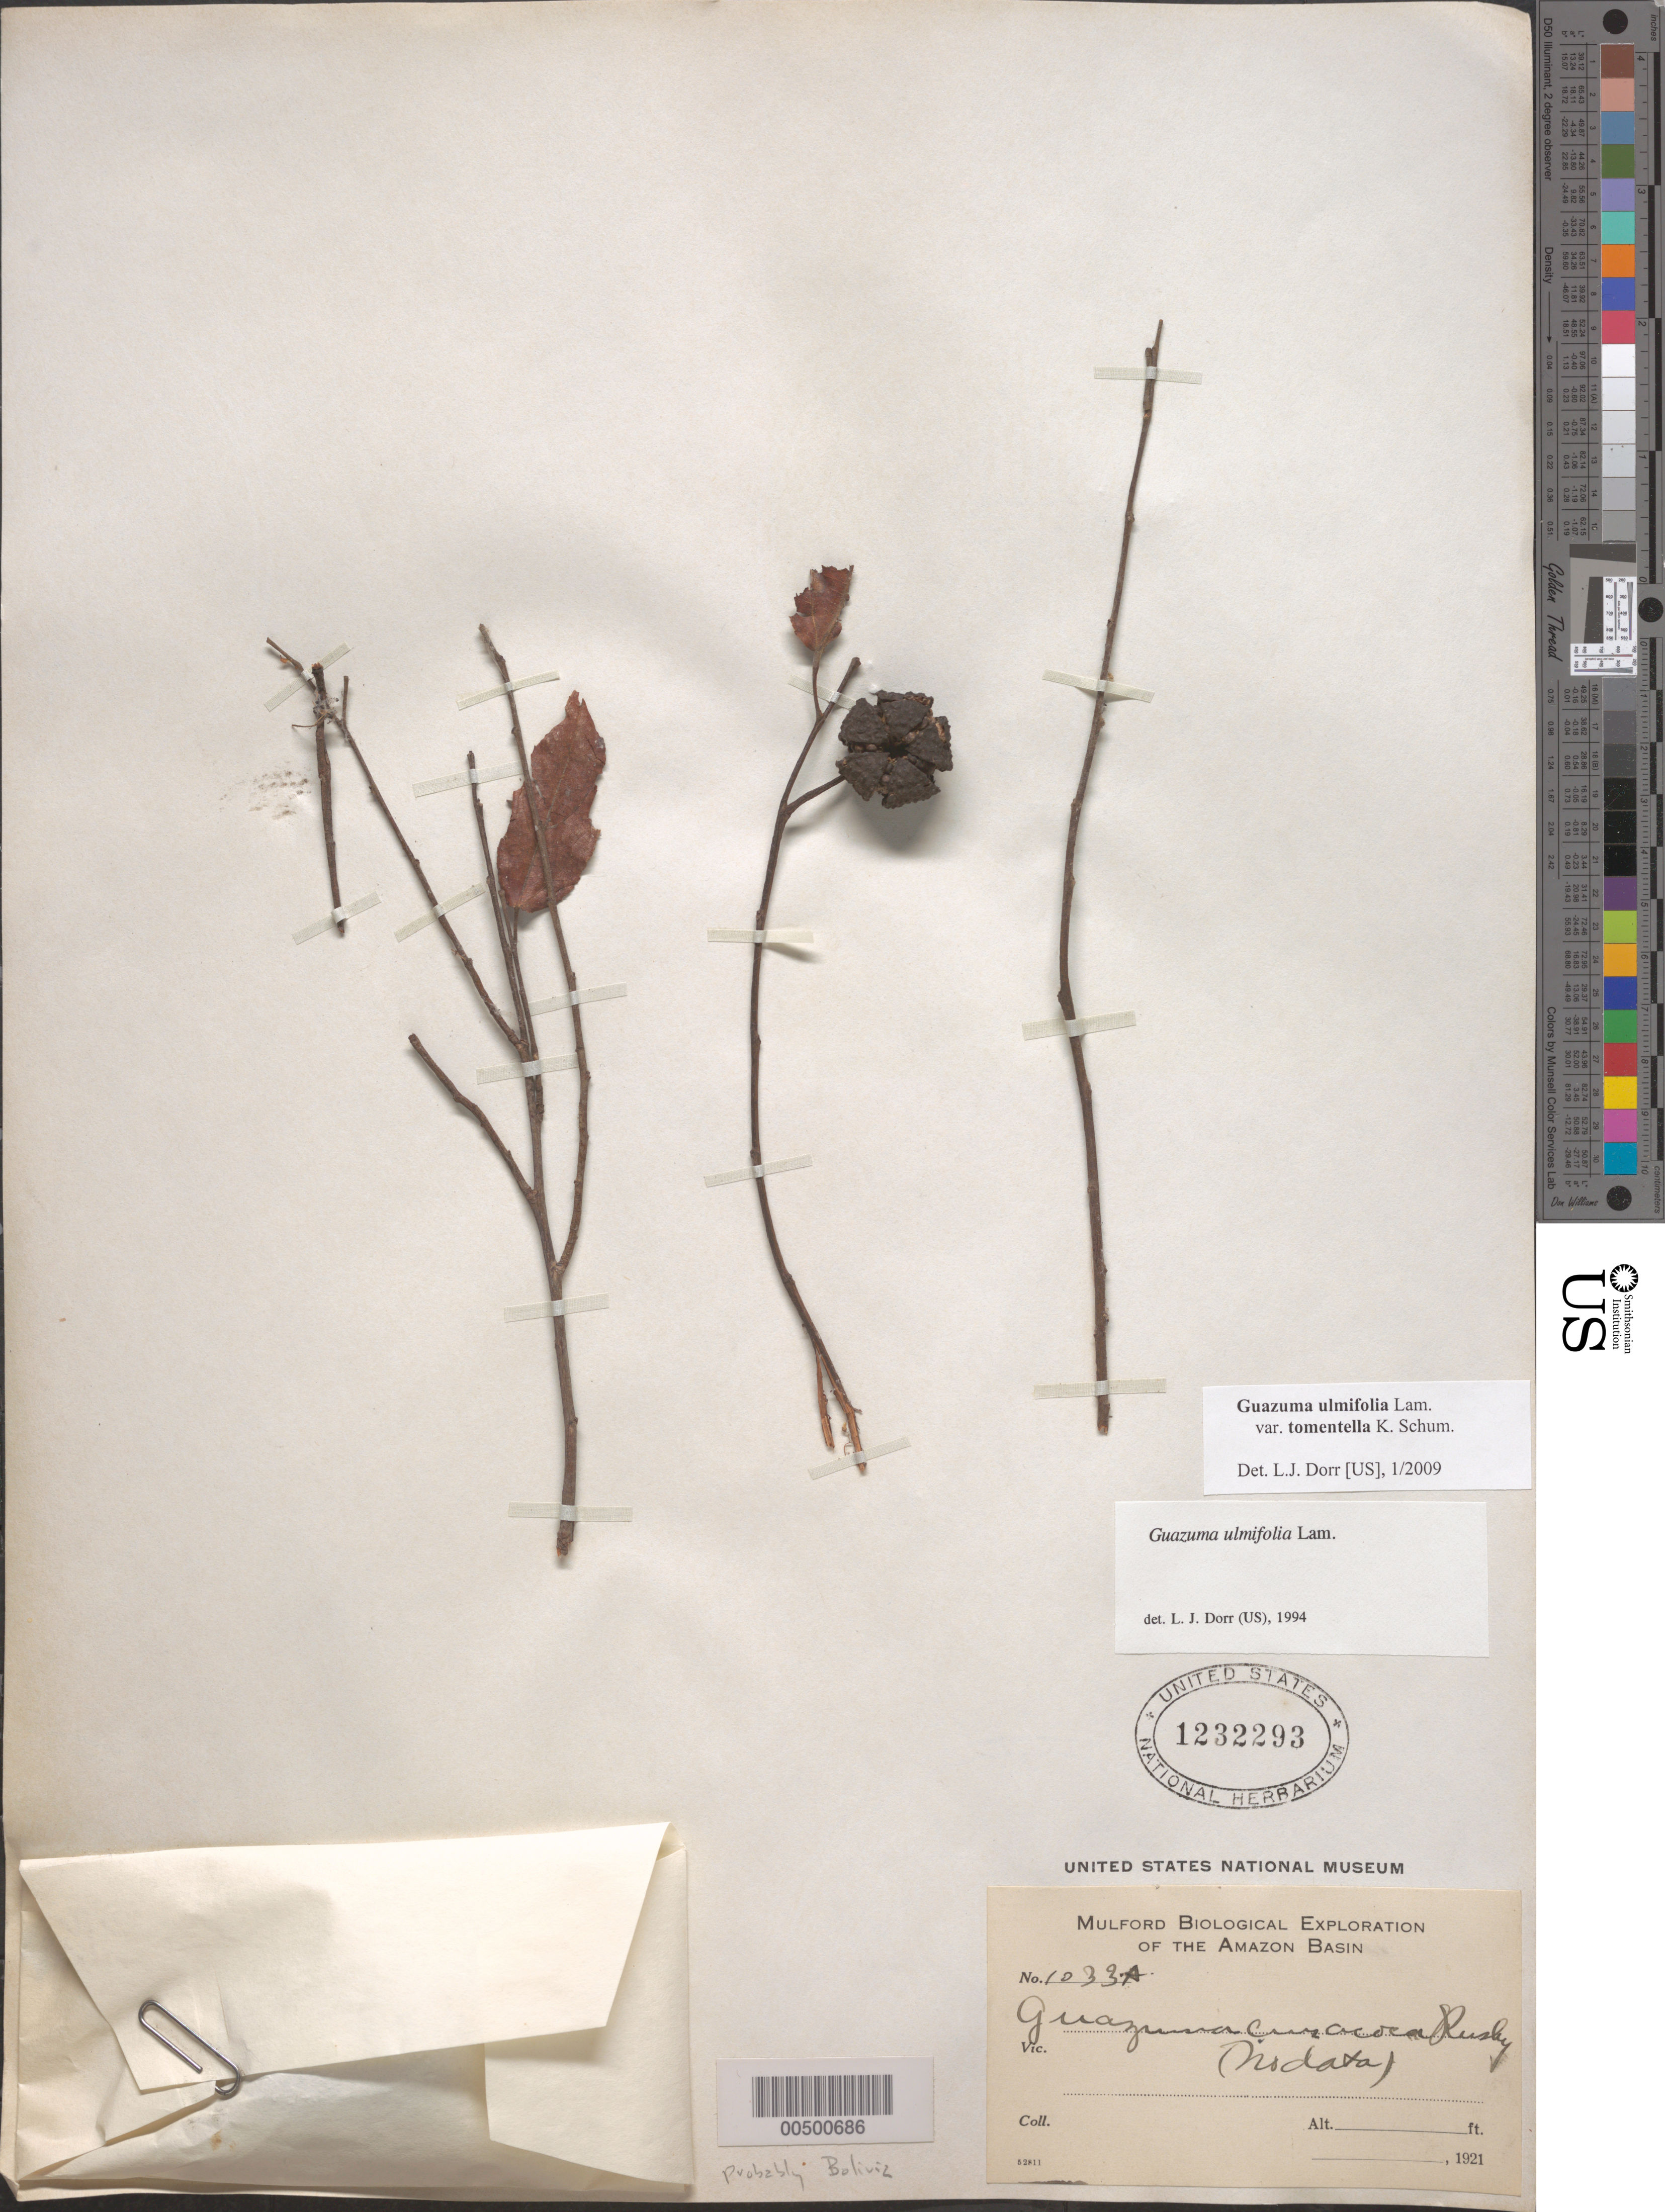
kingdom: Plantae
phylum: Tracheophyta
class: Magnoliopsida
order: Malvales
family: Malvaceae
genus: Guazuma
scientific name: Guazuma ulmifolia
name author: Lam.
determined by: Dorr, L. J., (BOT), Smithsonian Institution - National Museum of Natural History (UNITED STATES)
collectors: Mulford Biological Exploration of the Amazon Basin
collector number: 1033a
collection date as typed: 1921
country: Bolivia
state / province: La Paz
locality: Amazon Basin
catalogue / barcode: US 1232293